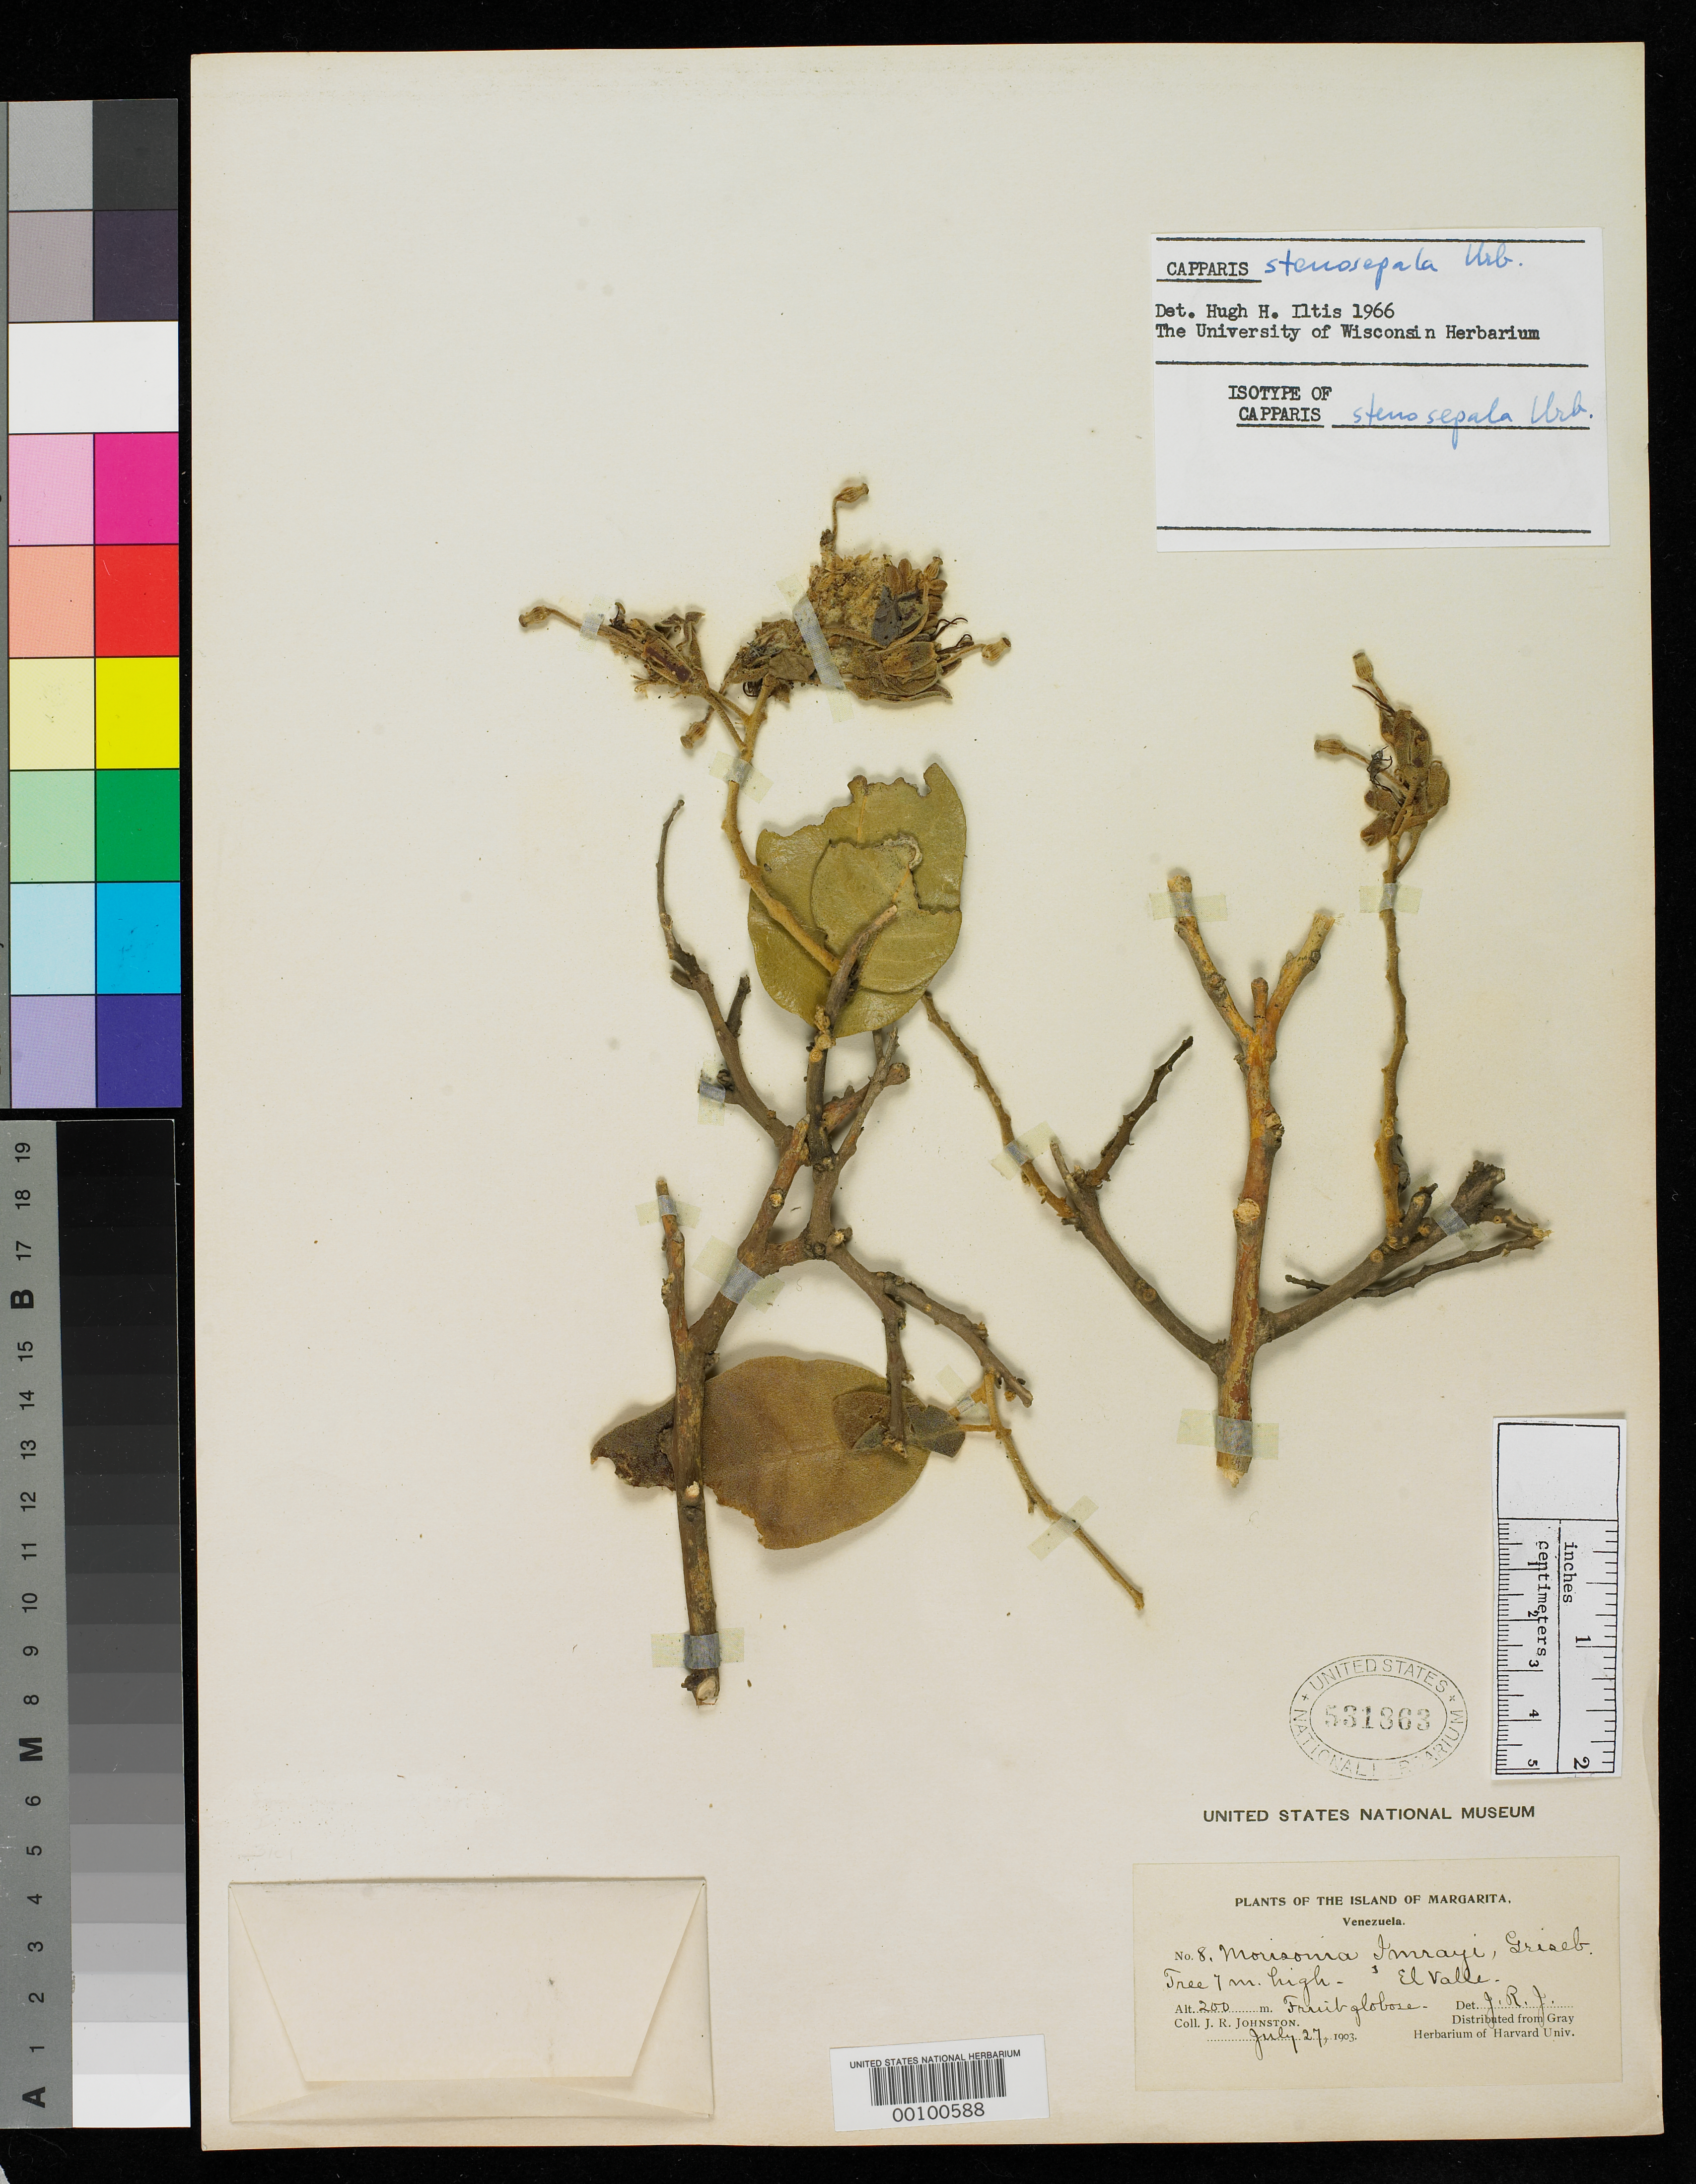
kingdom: Plantae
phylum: Tracheophyta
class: Magnoliopsida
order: Brassicales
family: Capparaceae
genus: Capparis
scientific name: Capparis stenosepala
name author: Urb.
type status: Isotype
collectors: J. Johnston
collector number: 8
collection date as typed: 27 Jul 1903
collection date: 1903-07-27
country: Venezuela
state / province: Nueva Esparta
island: Margarita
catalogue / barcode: US 531863